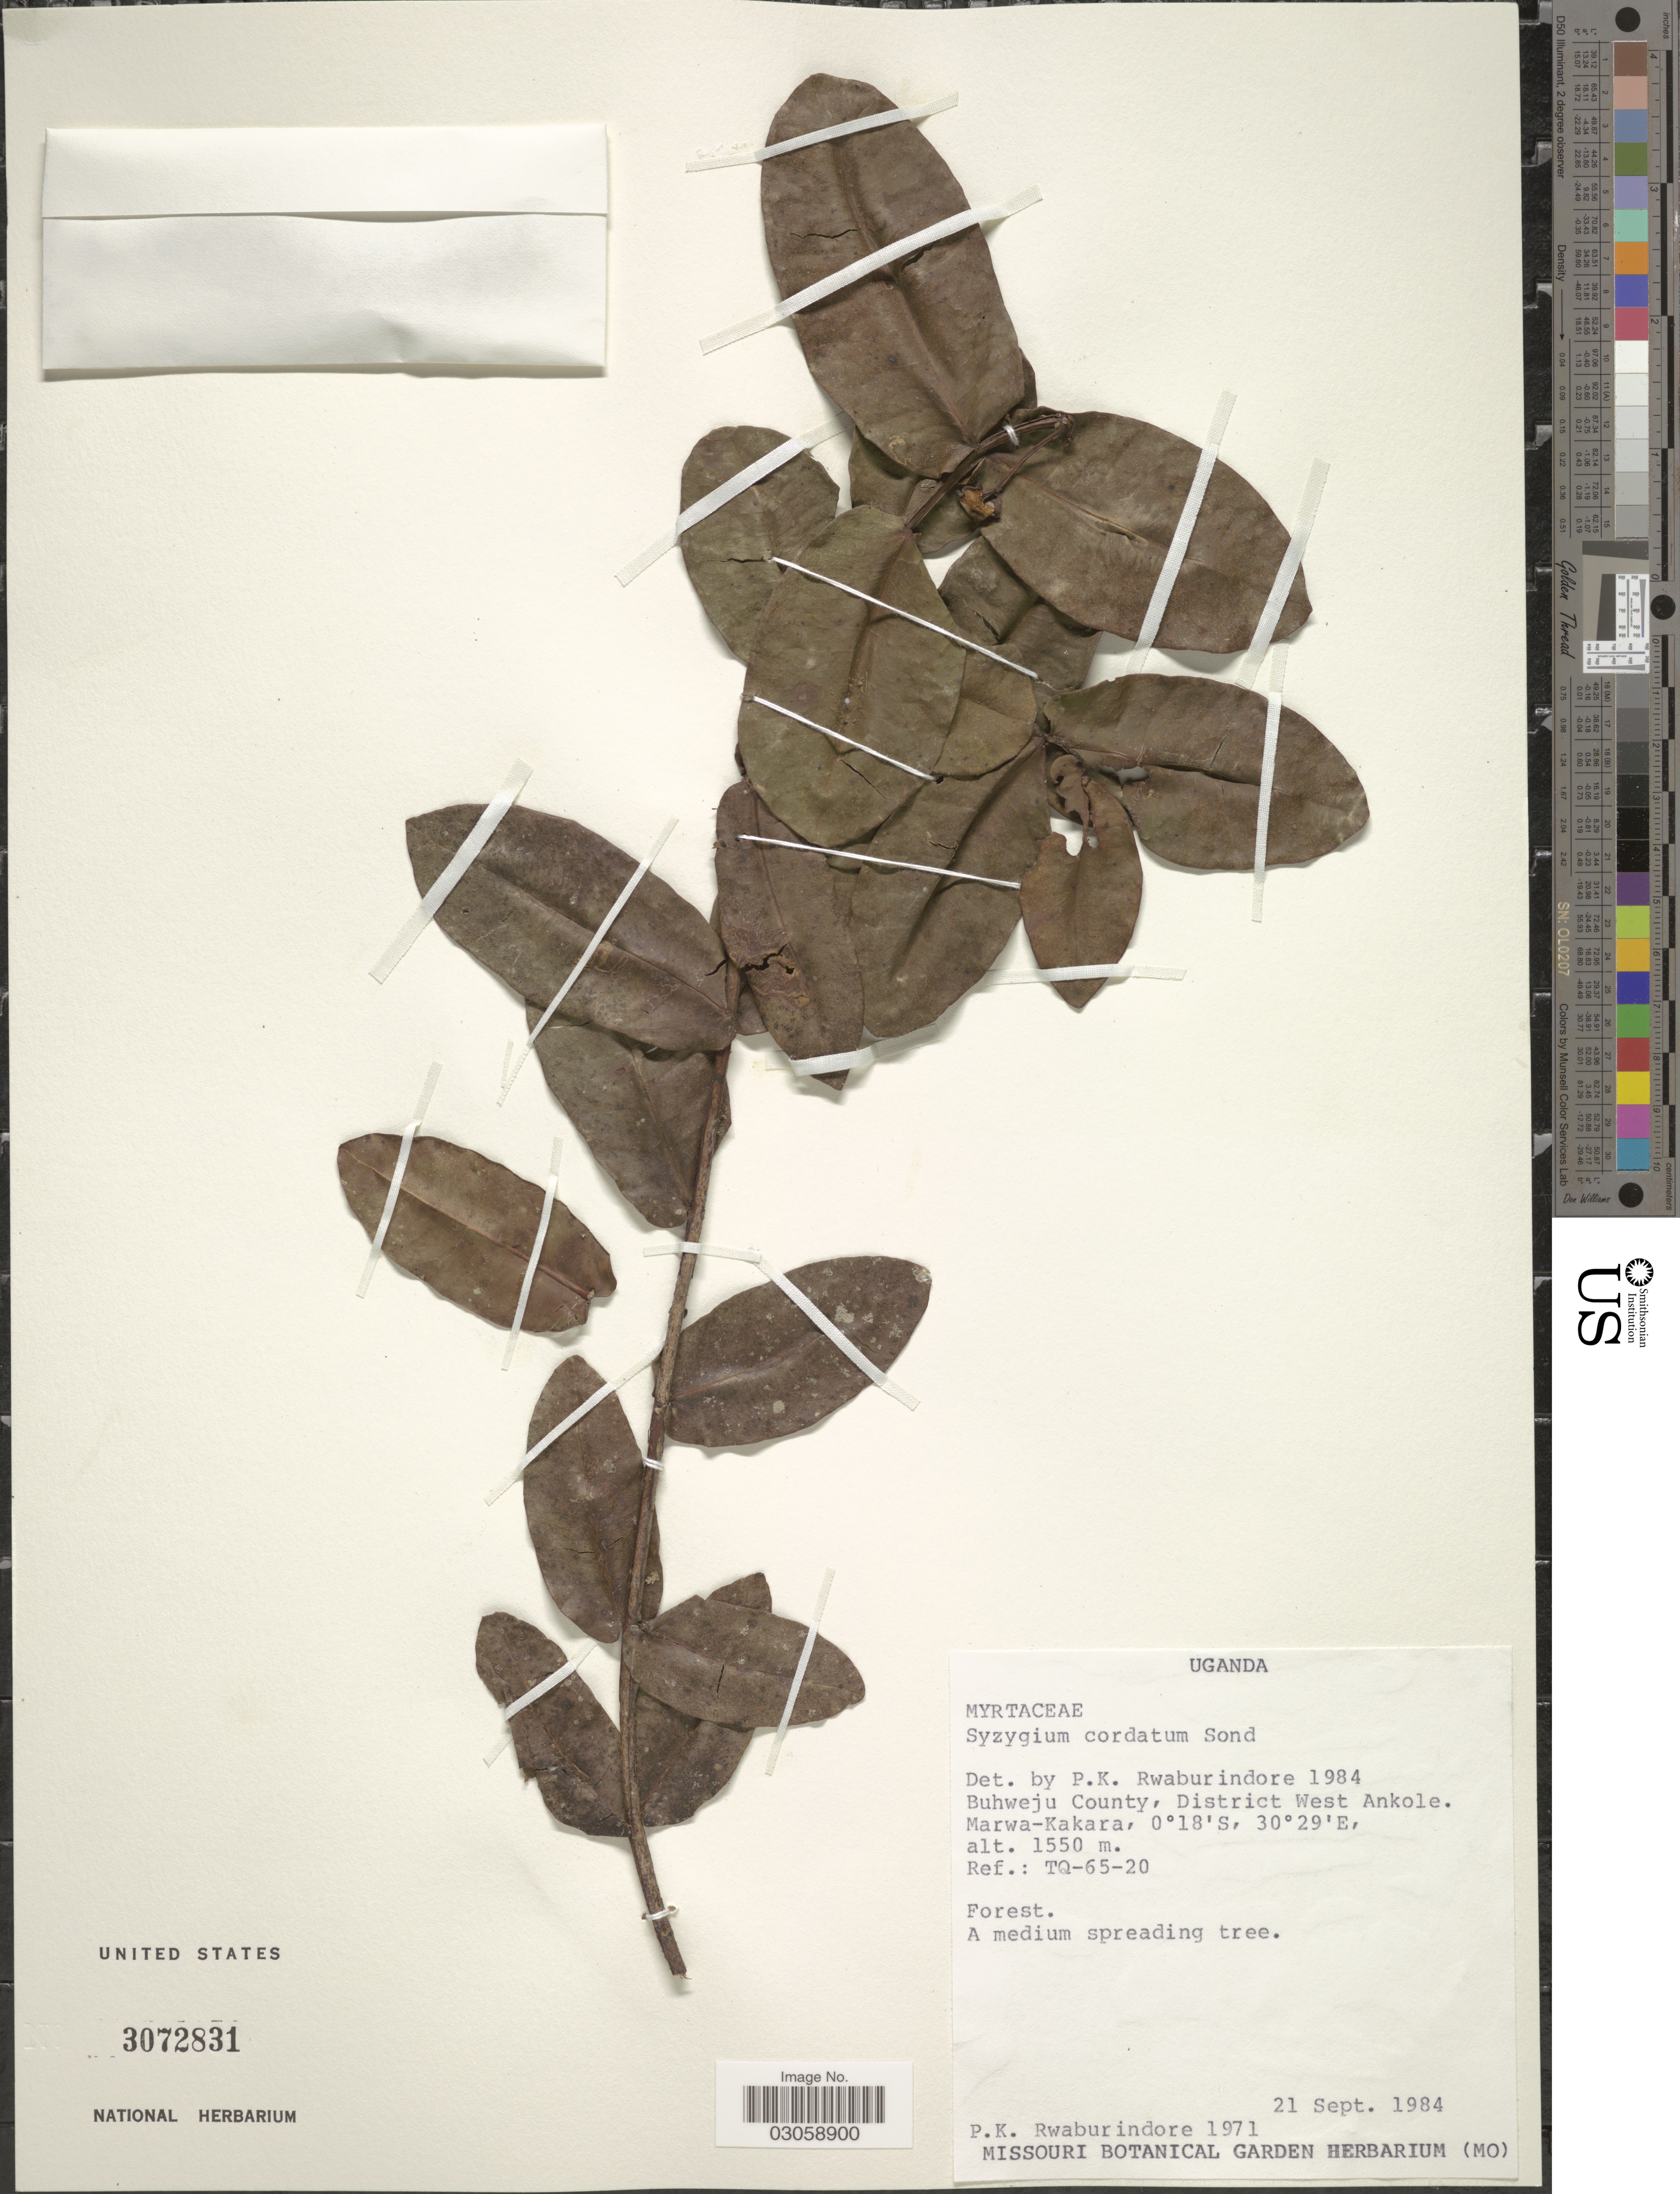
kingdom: Plantae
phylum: Tracheophyta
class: Magnoliopsida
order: Myrtales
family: Myrtaceae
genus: Syzygium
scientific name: Syzygium cordatum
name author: Hochst. ex Krauss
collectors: P. Rwaburindore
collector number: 1971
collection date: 1984-09-21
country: Uganda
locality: Buhweju County, District West Ankole, Marwa-Kakara, Ref.: TQ-65-20.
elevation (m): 1550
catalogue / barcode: US 3072831